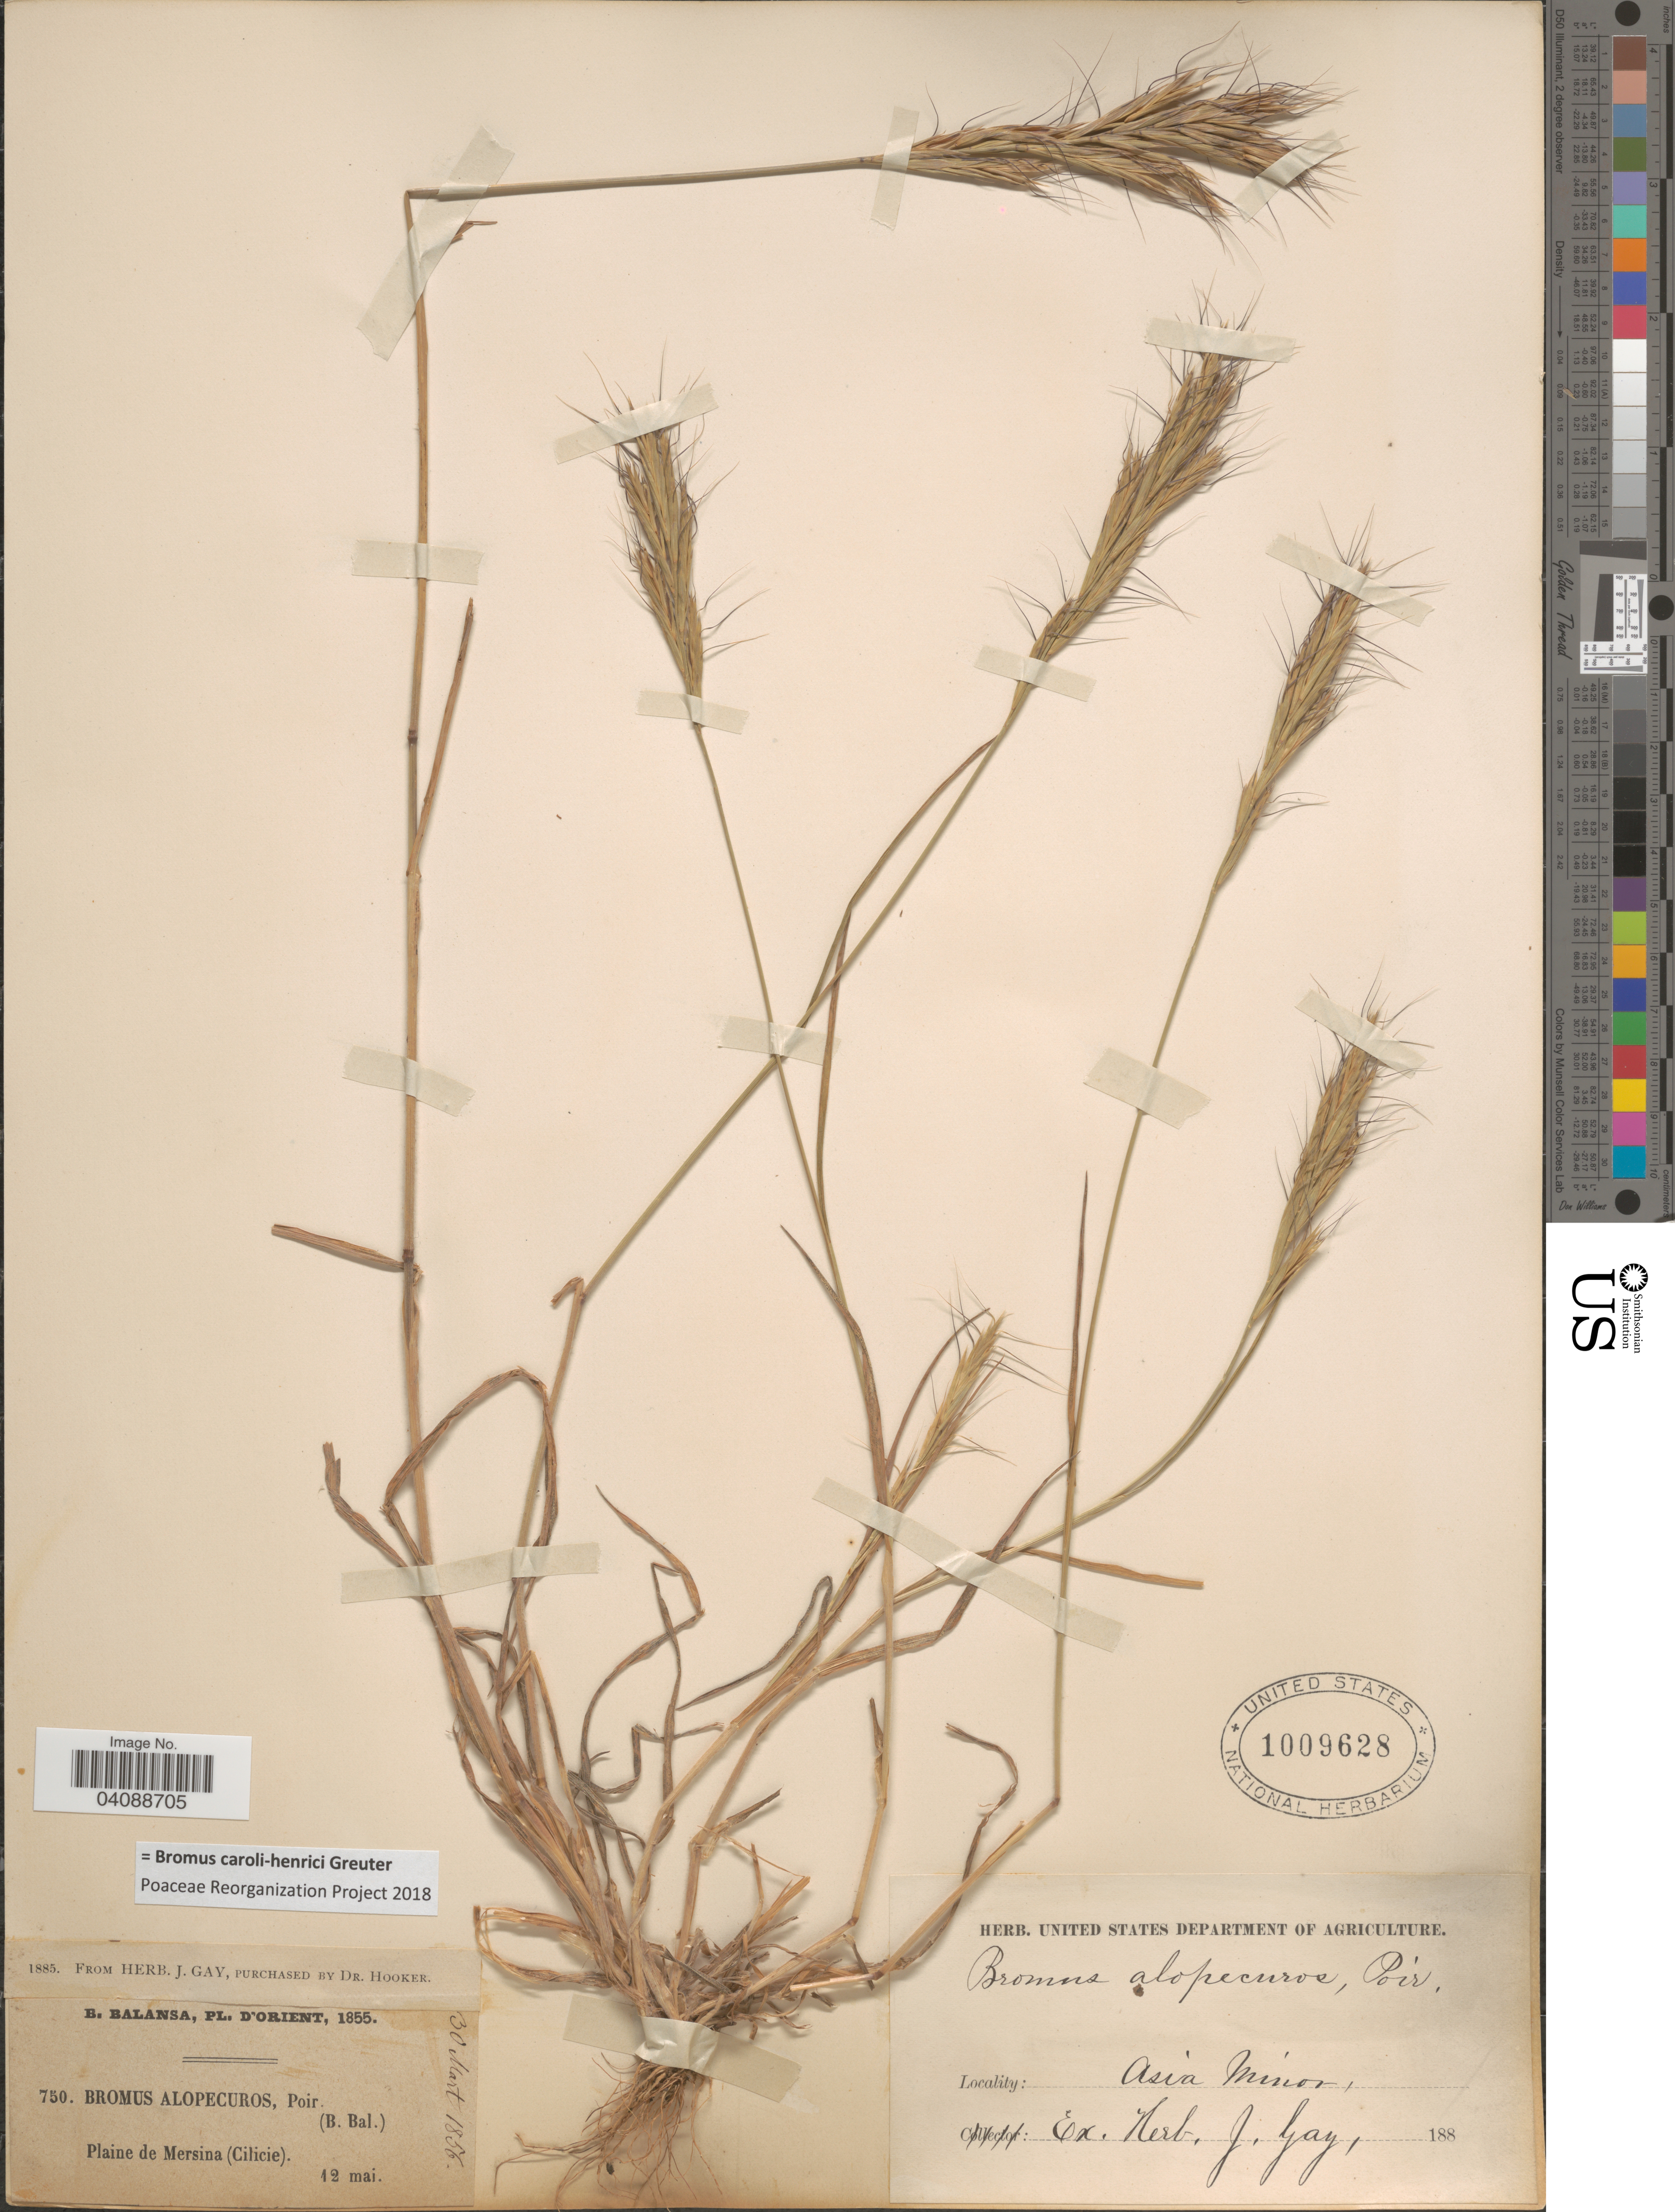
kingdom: Plantae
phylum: Tracheophyta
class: Liliopsida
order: Poales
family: Poaceae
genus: Bromus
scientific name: Bromus caroli-henrici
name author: Greuter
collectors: B. Balansa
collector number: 750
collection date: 1855-05-12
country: Turkey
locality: D'Orient. Plaine de Mersina (Cilicie). Asia Minor.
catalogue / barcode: US 1009628